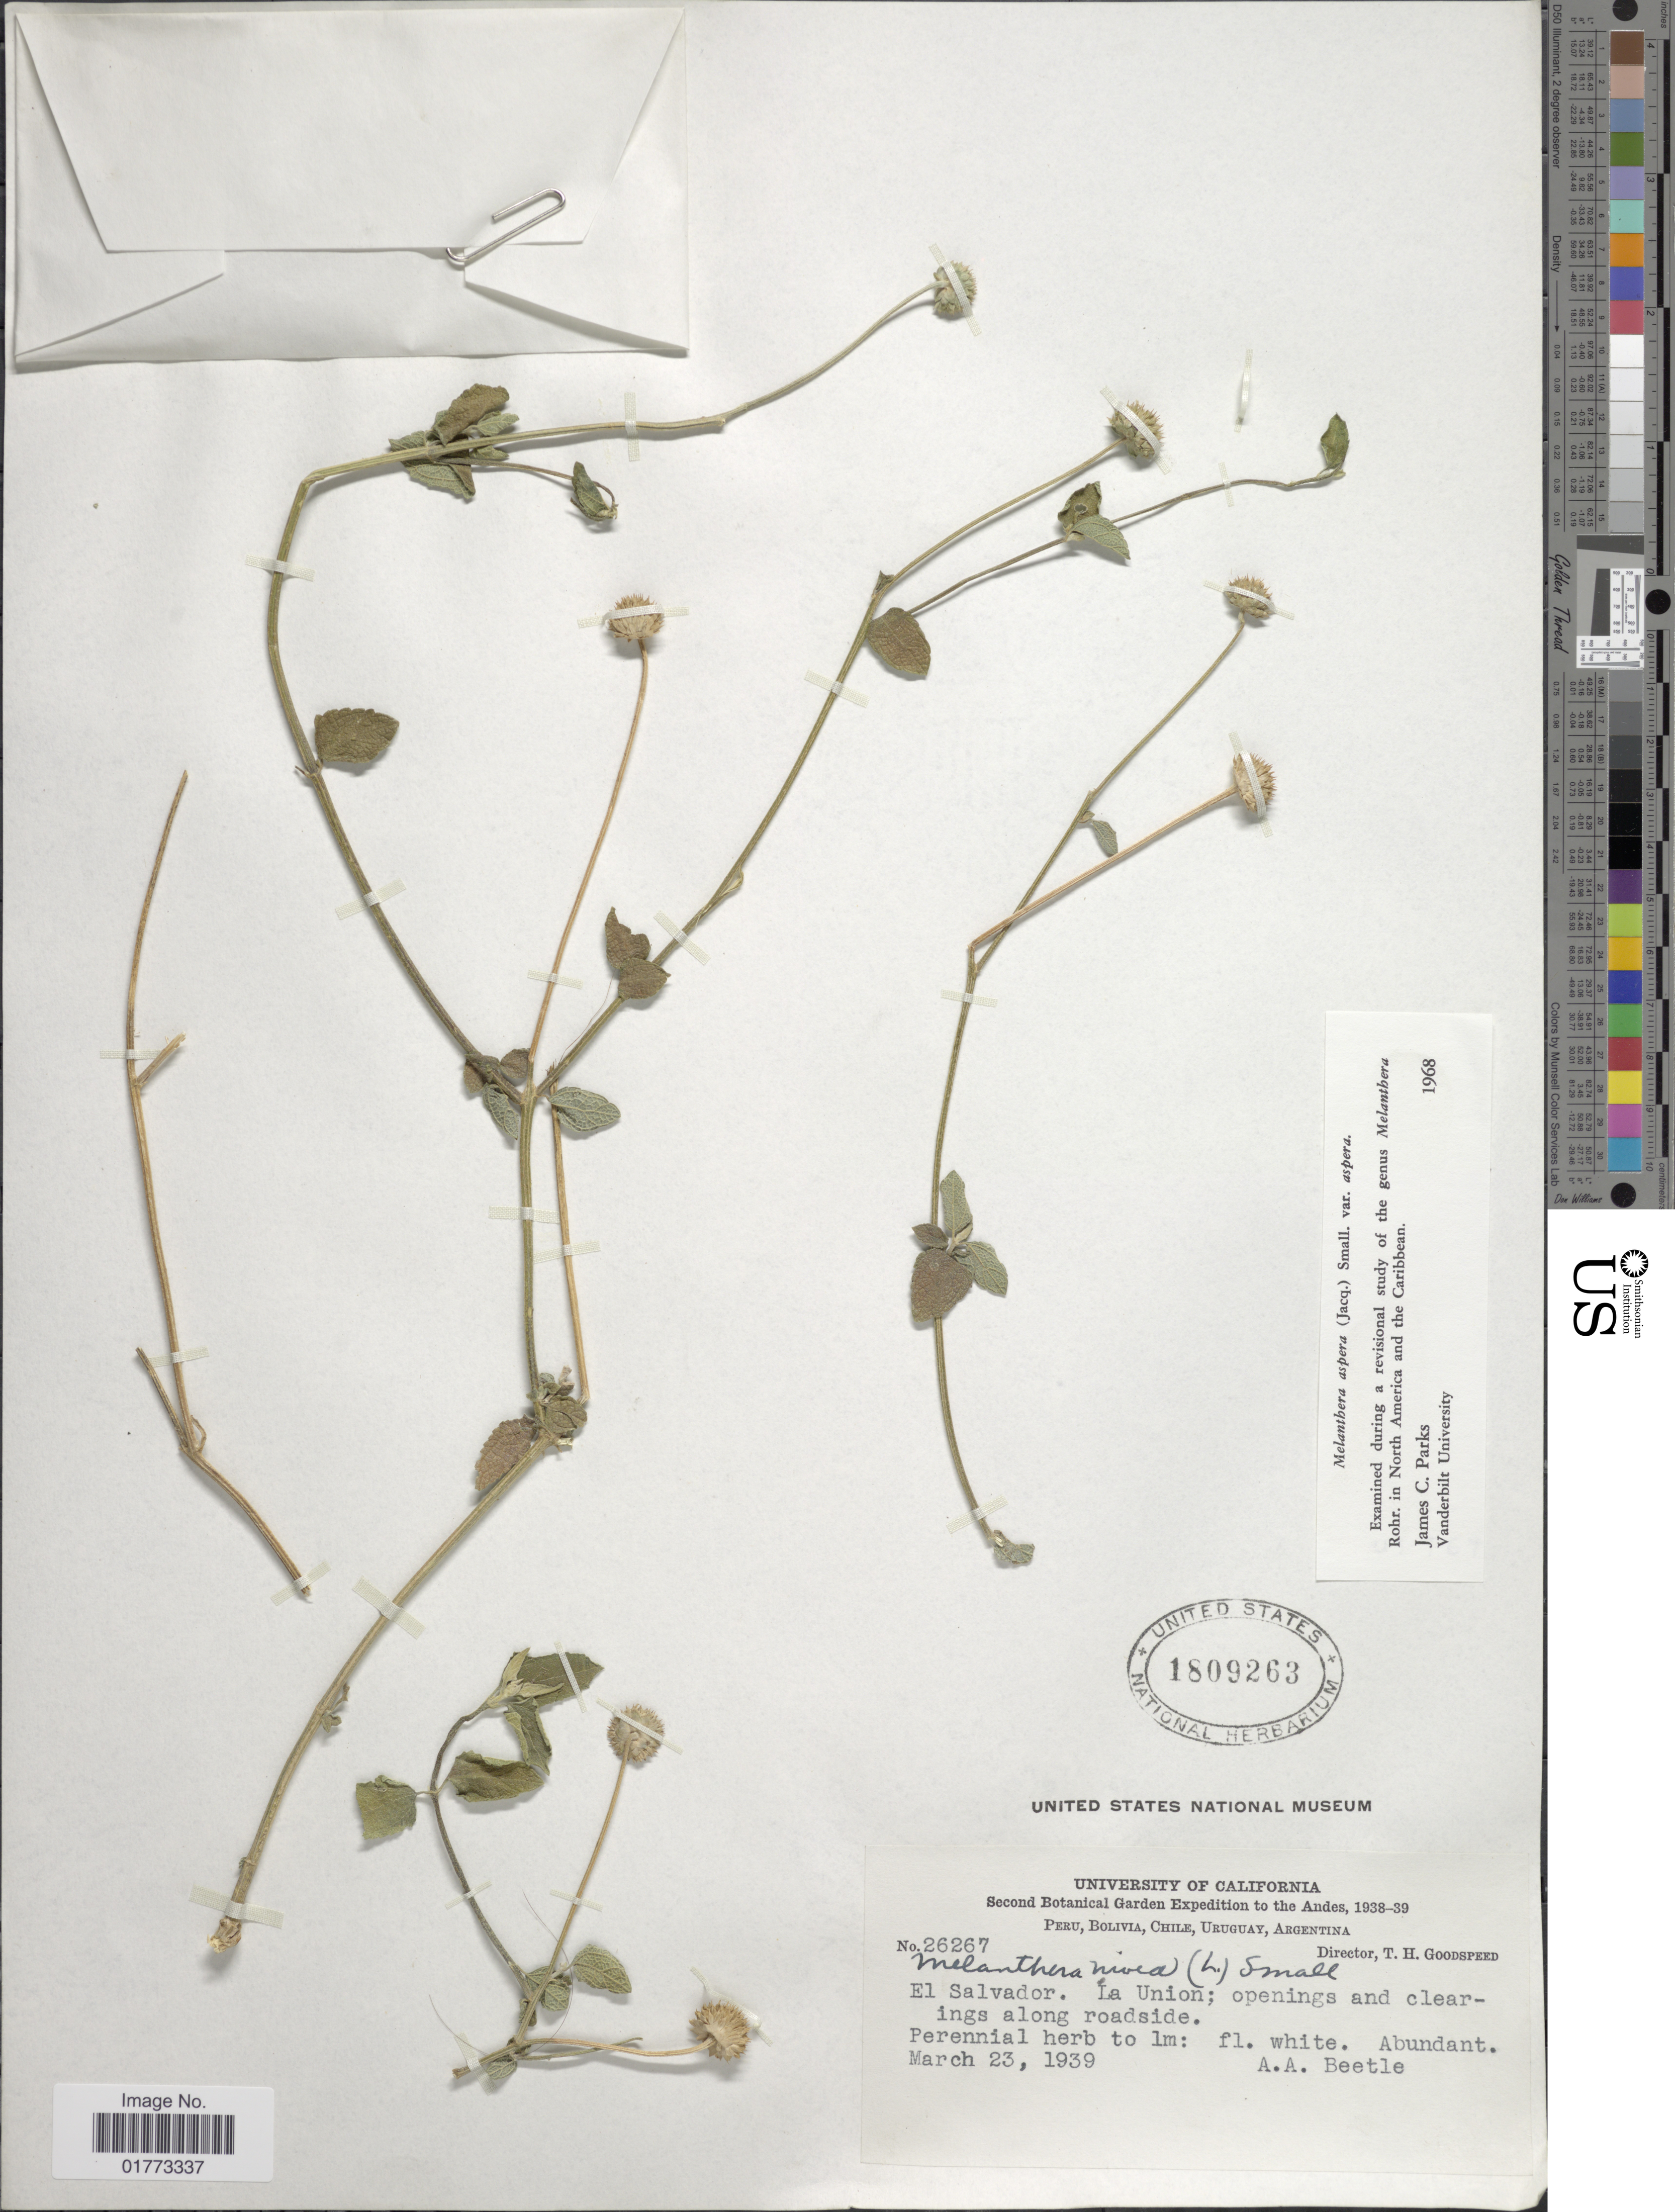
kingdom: Plantae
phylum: Tracheophyta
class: Magnoliopsida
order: Asterales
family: Asteraceae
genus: Melanthera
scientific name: Melanthera nivea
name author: (L.) Small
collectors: A. A. Beetle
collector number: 26267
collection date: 1939-03-23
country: El Salvador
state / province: La Union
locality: Openings and clearings along roadside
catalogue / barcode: US 1809263